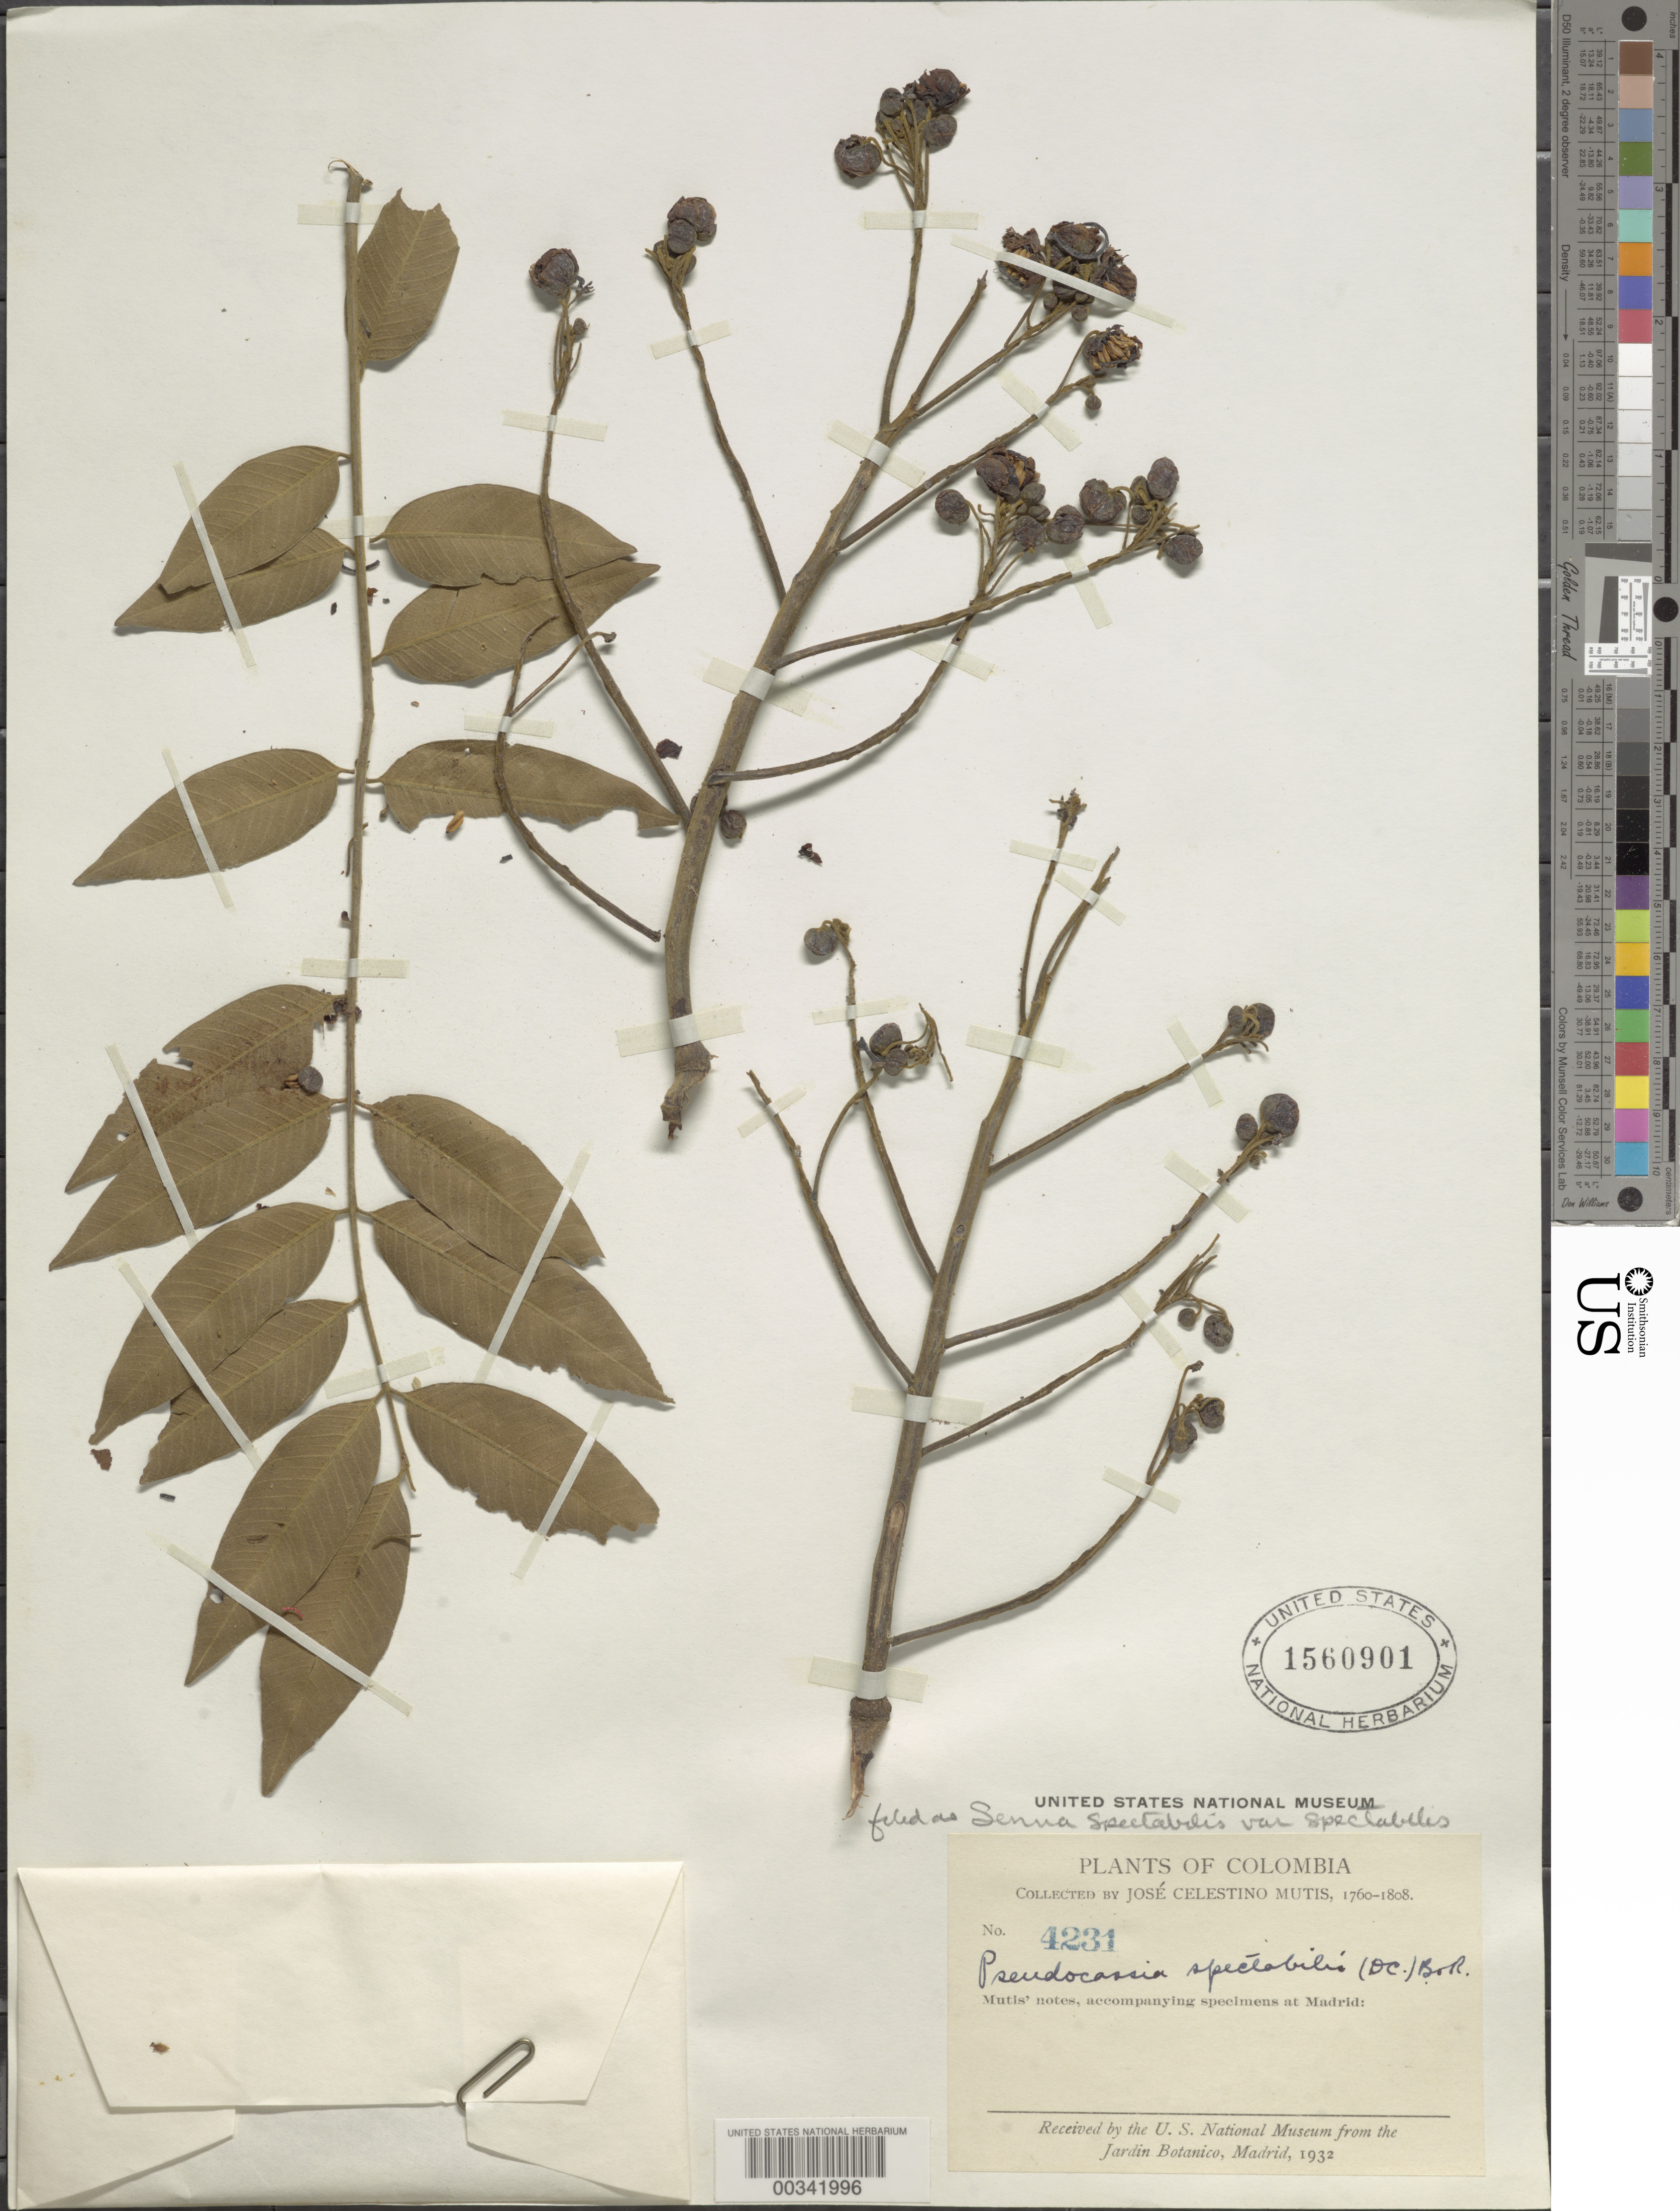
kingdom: Plantae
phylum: Tracheophyta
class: Magnoliopsida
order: Fabales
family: Fabaceae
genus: Senna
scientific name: Senna spectabilis var. spectabilis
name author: (DC.) H.S. Irwin & Barneby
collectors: J. C. B. Mutis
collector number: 4231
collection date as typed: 1760 to -- -- 1808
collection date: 1760/1808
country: Colombia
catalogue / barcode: US 1560901